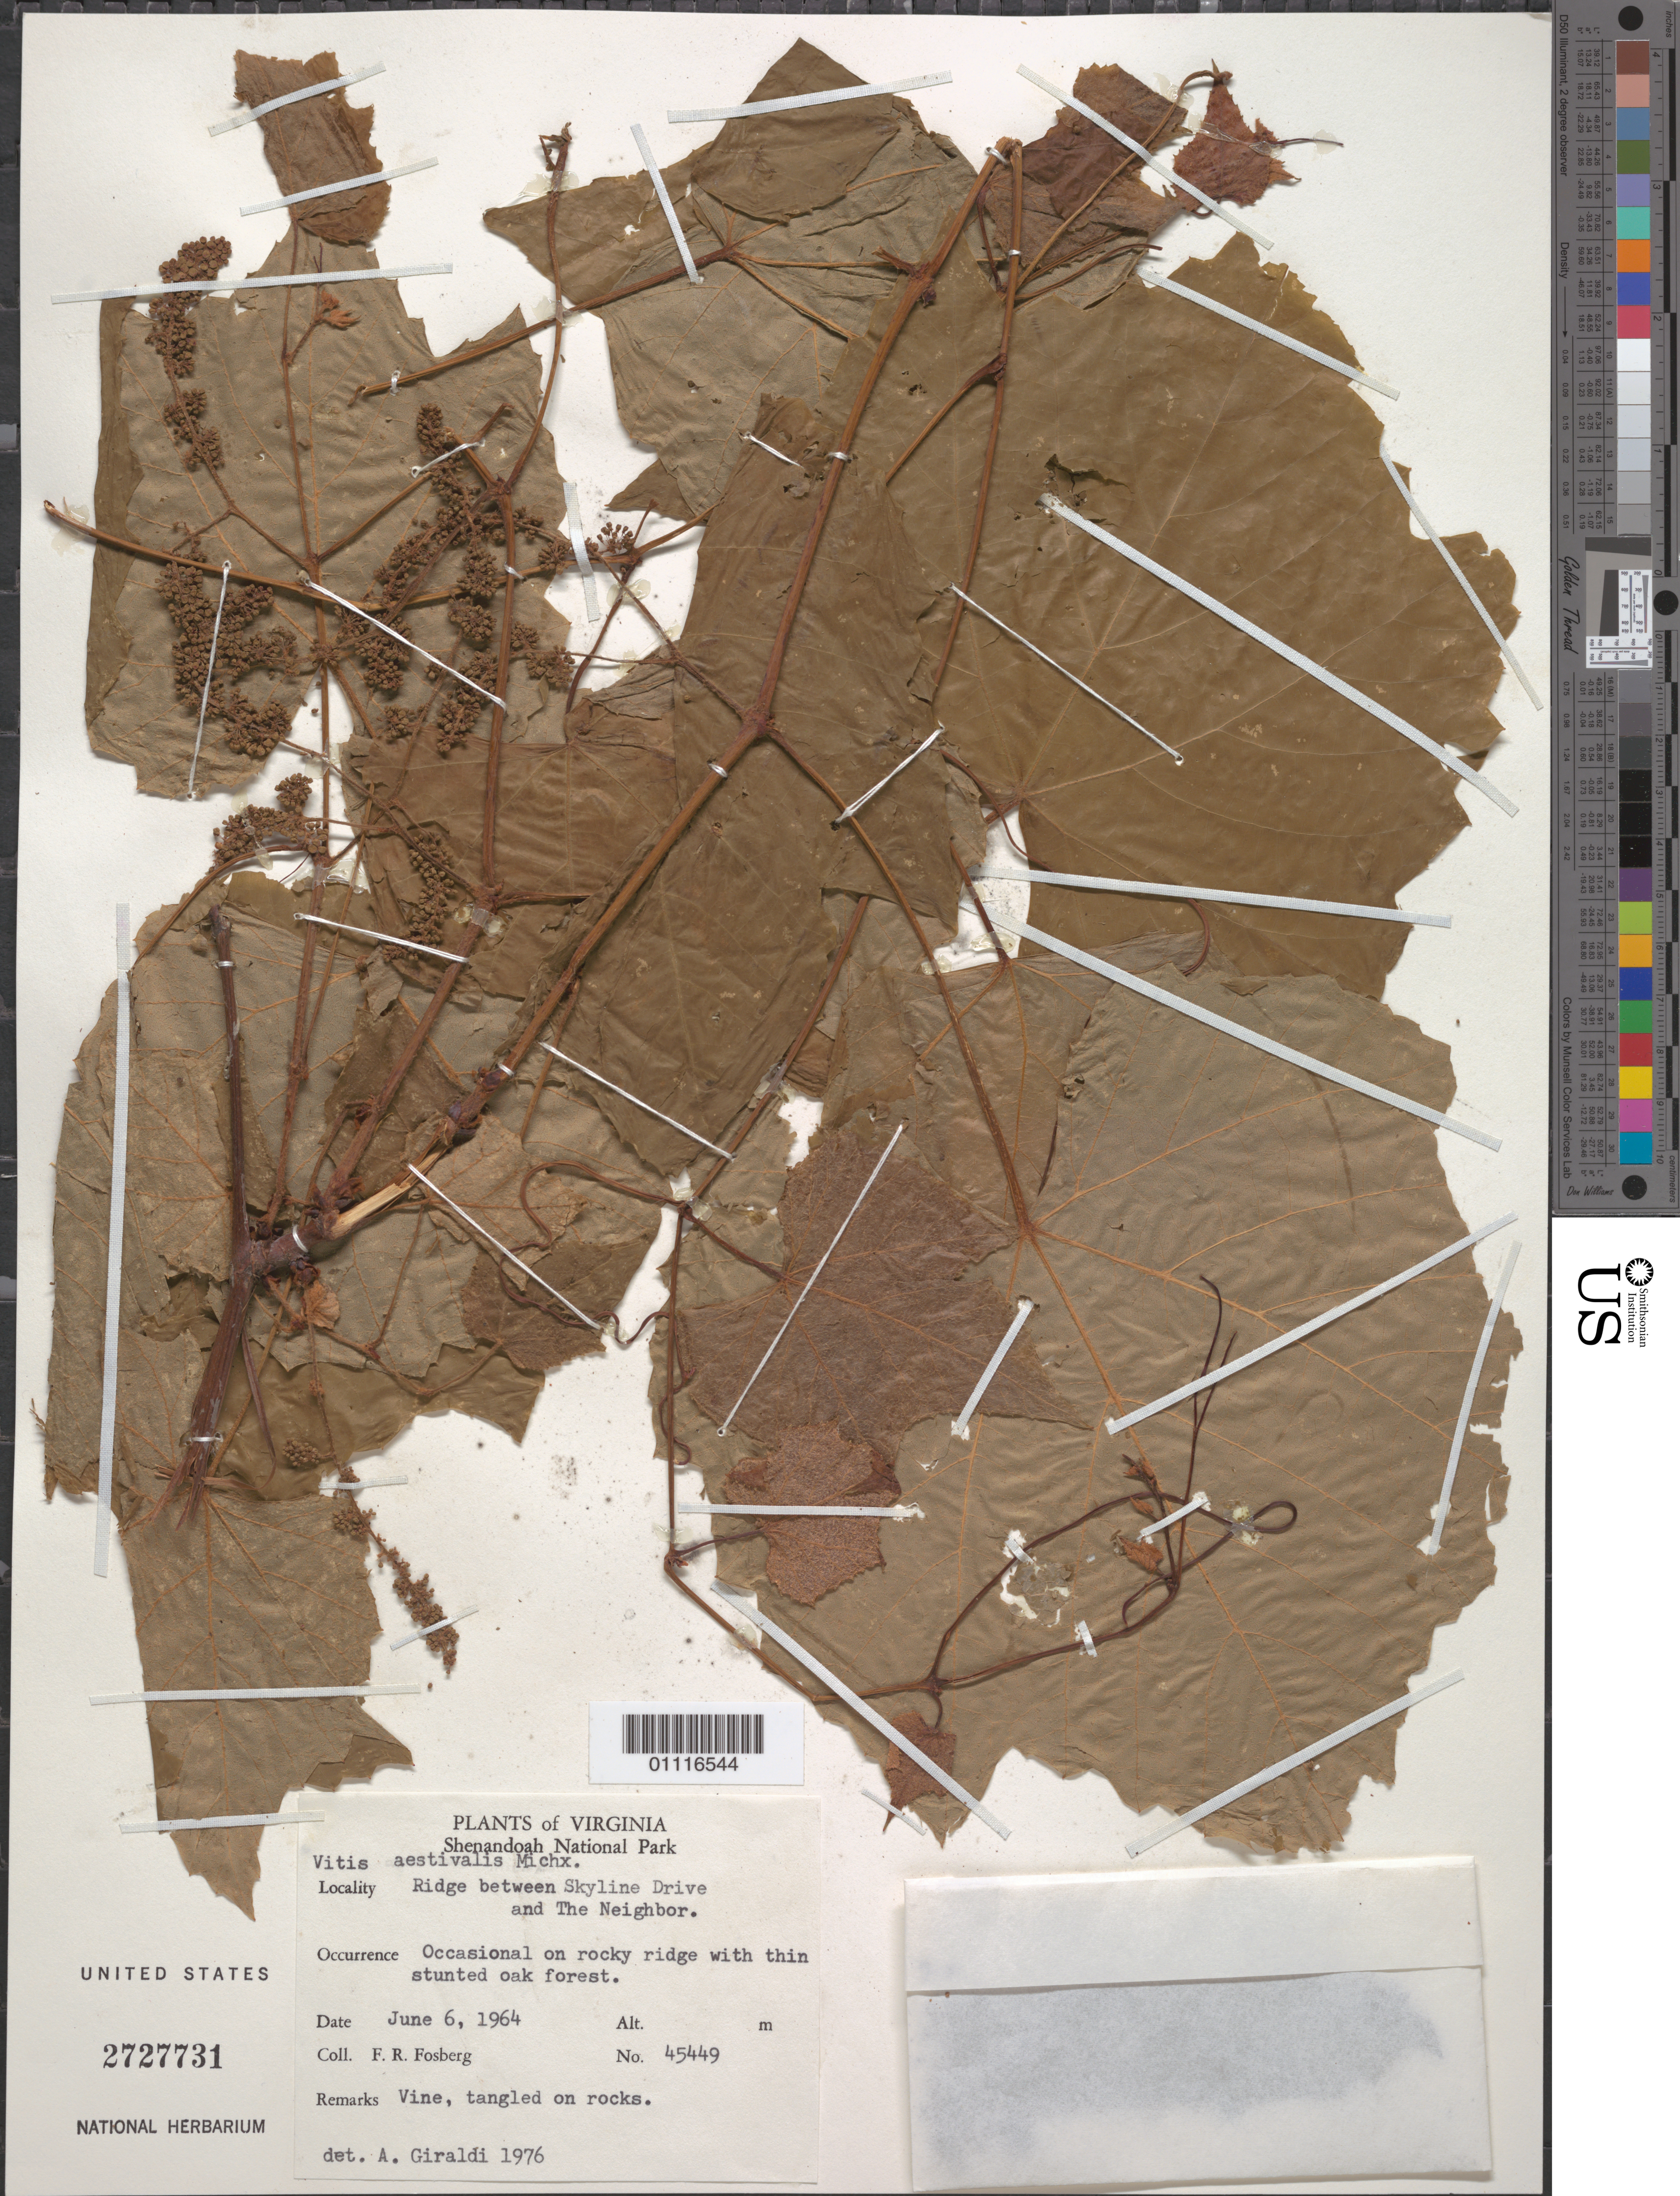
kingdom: Plantae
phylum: Tracheophyta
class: Magnoliopsida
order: Vitales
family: Vitaceae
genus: Vitis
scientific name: Vitis aestivalis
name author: Michx.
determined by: Giraldi, A.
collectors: F. R. Fosberg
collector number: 45449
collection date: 1964-06-06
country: United States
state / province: Virginia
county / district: Page / Rappahannock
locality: Shenandoah National Park, Ridge between Skyline Drive and the Neighbor.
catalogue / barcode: US 2727731